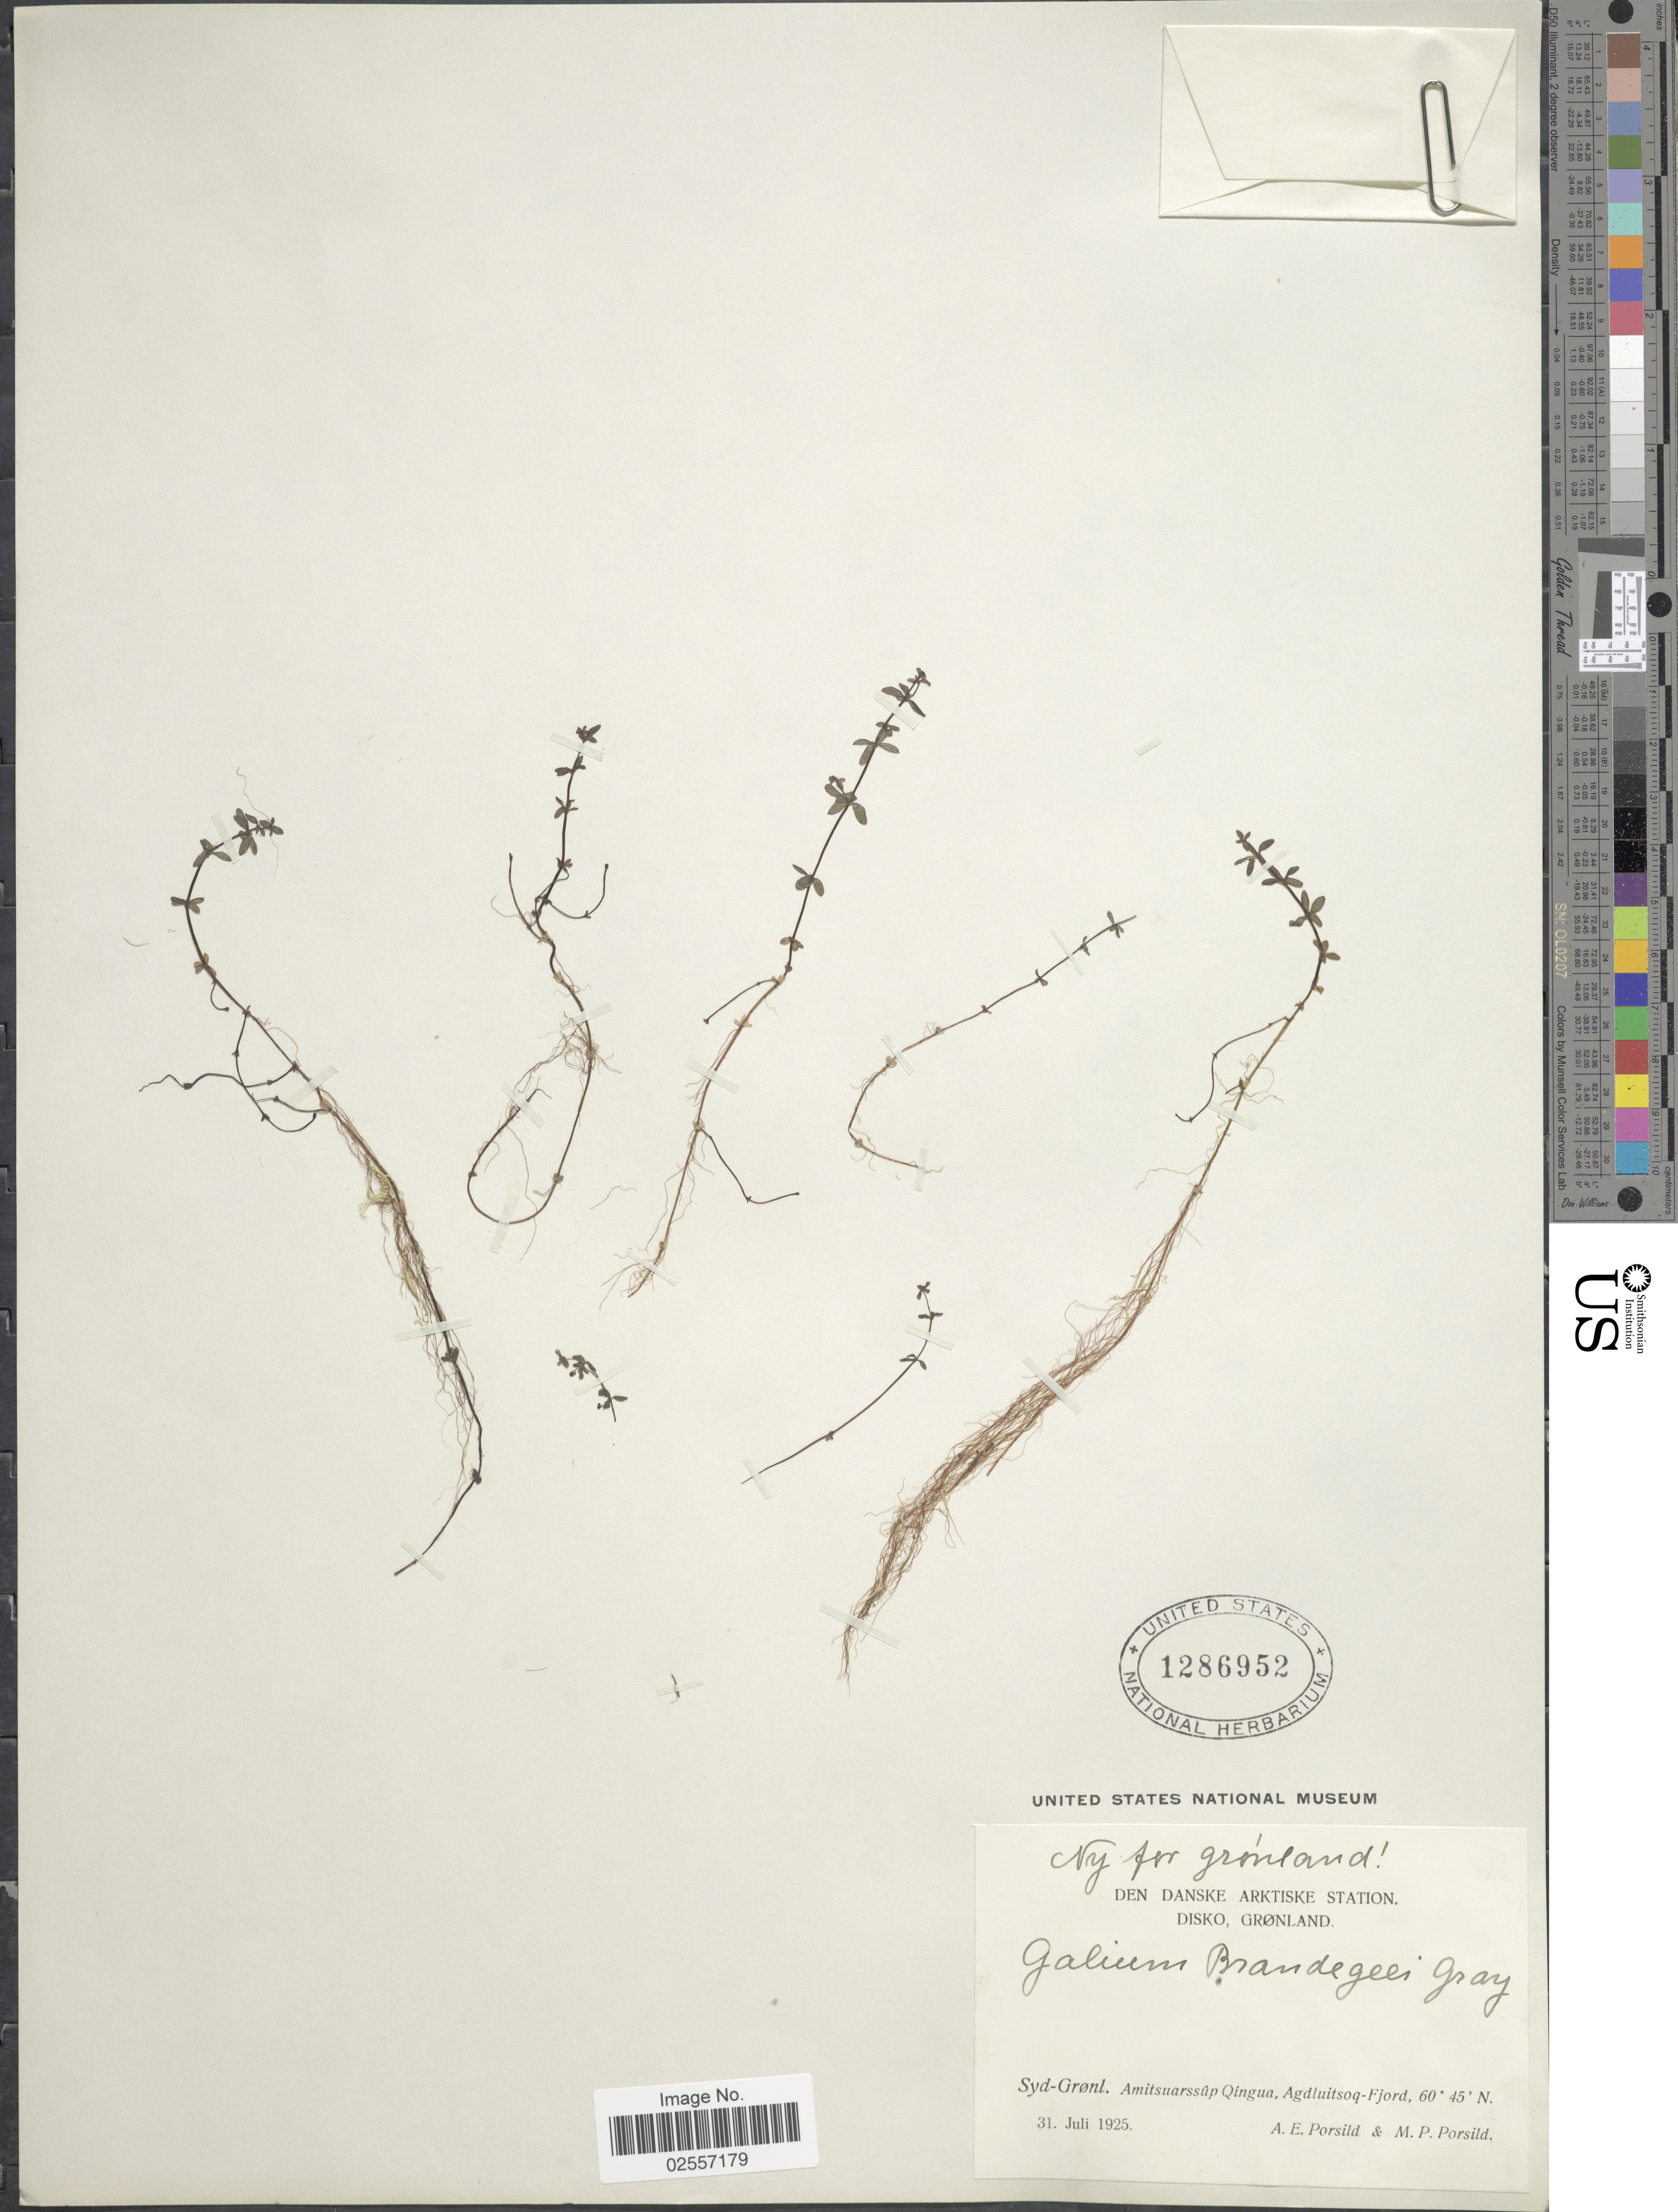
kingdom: Plantae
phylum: Tracheophyta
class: Magnoliopsida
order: Gentianales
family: Rubiaceae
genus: Galium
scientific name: Galium brandegeei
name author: A. Gray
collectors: A. E. Porsild & M. P. Porsild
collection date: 1925-07-31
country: Greenland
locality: Syd-Grønl. Amitsuarssûp Qingua, Agdluitsoq-Fjord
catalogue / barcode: US 1286952